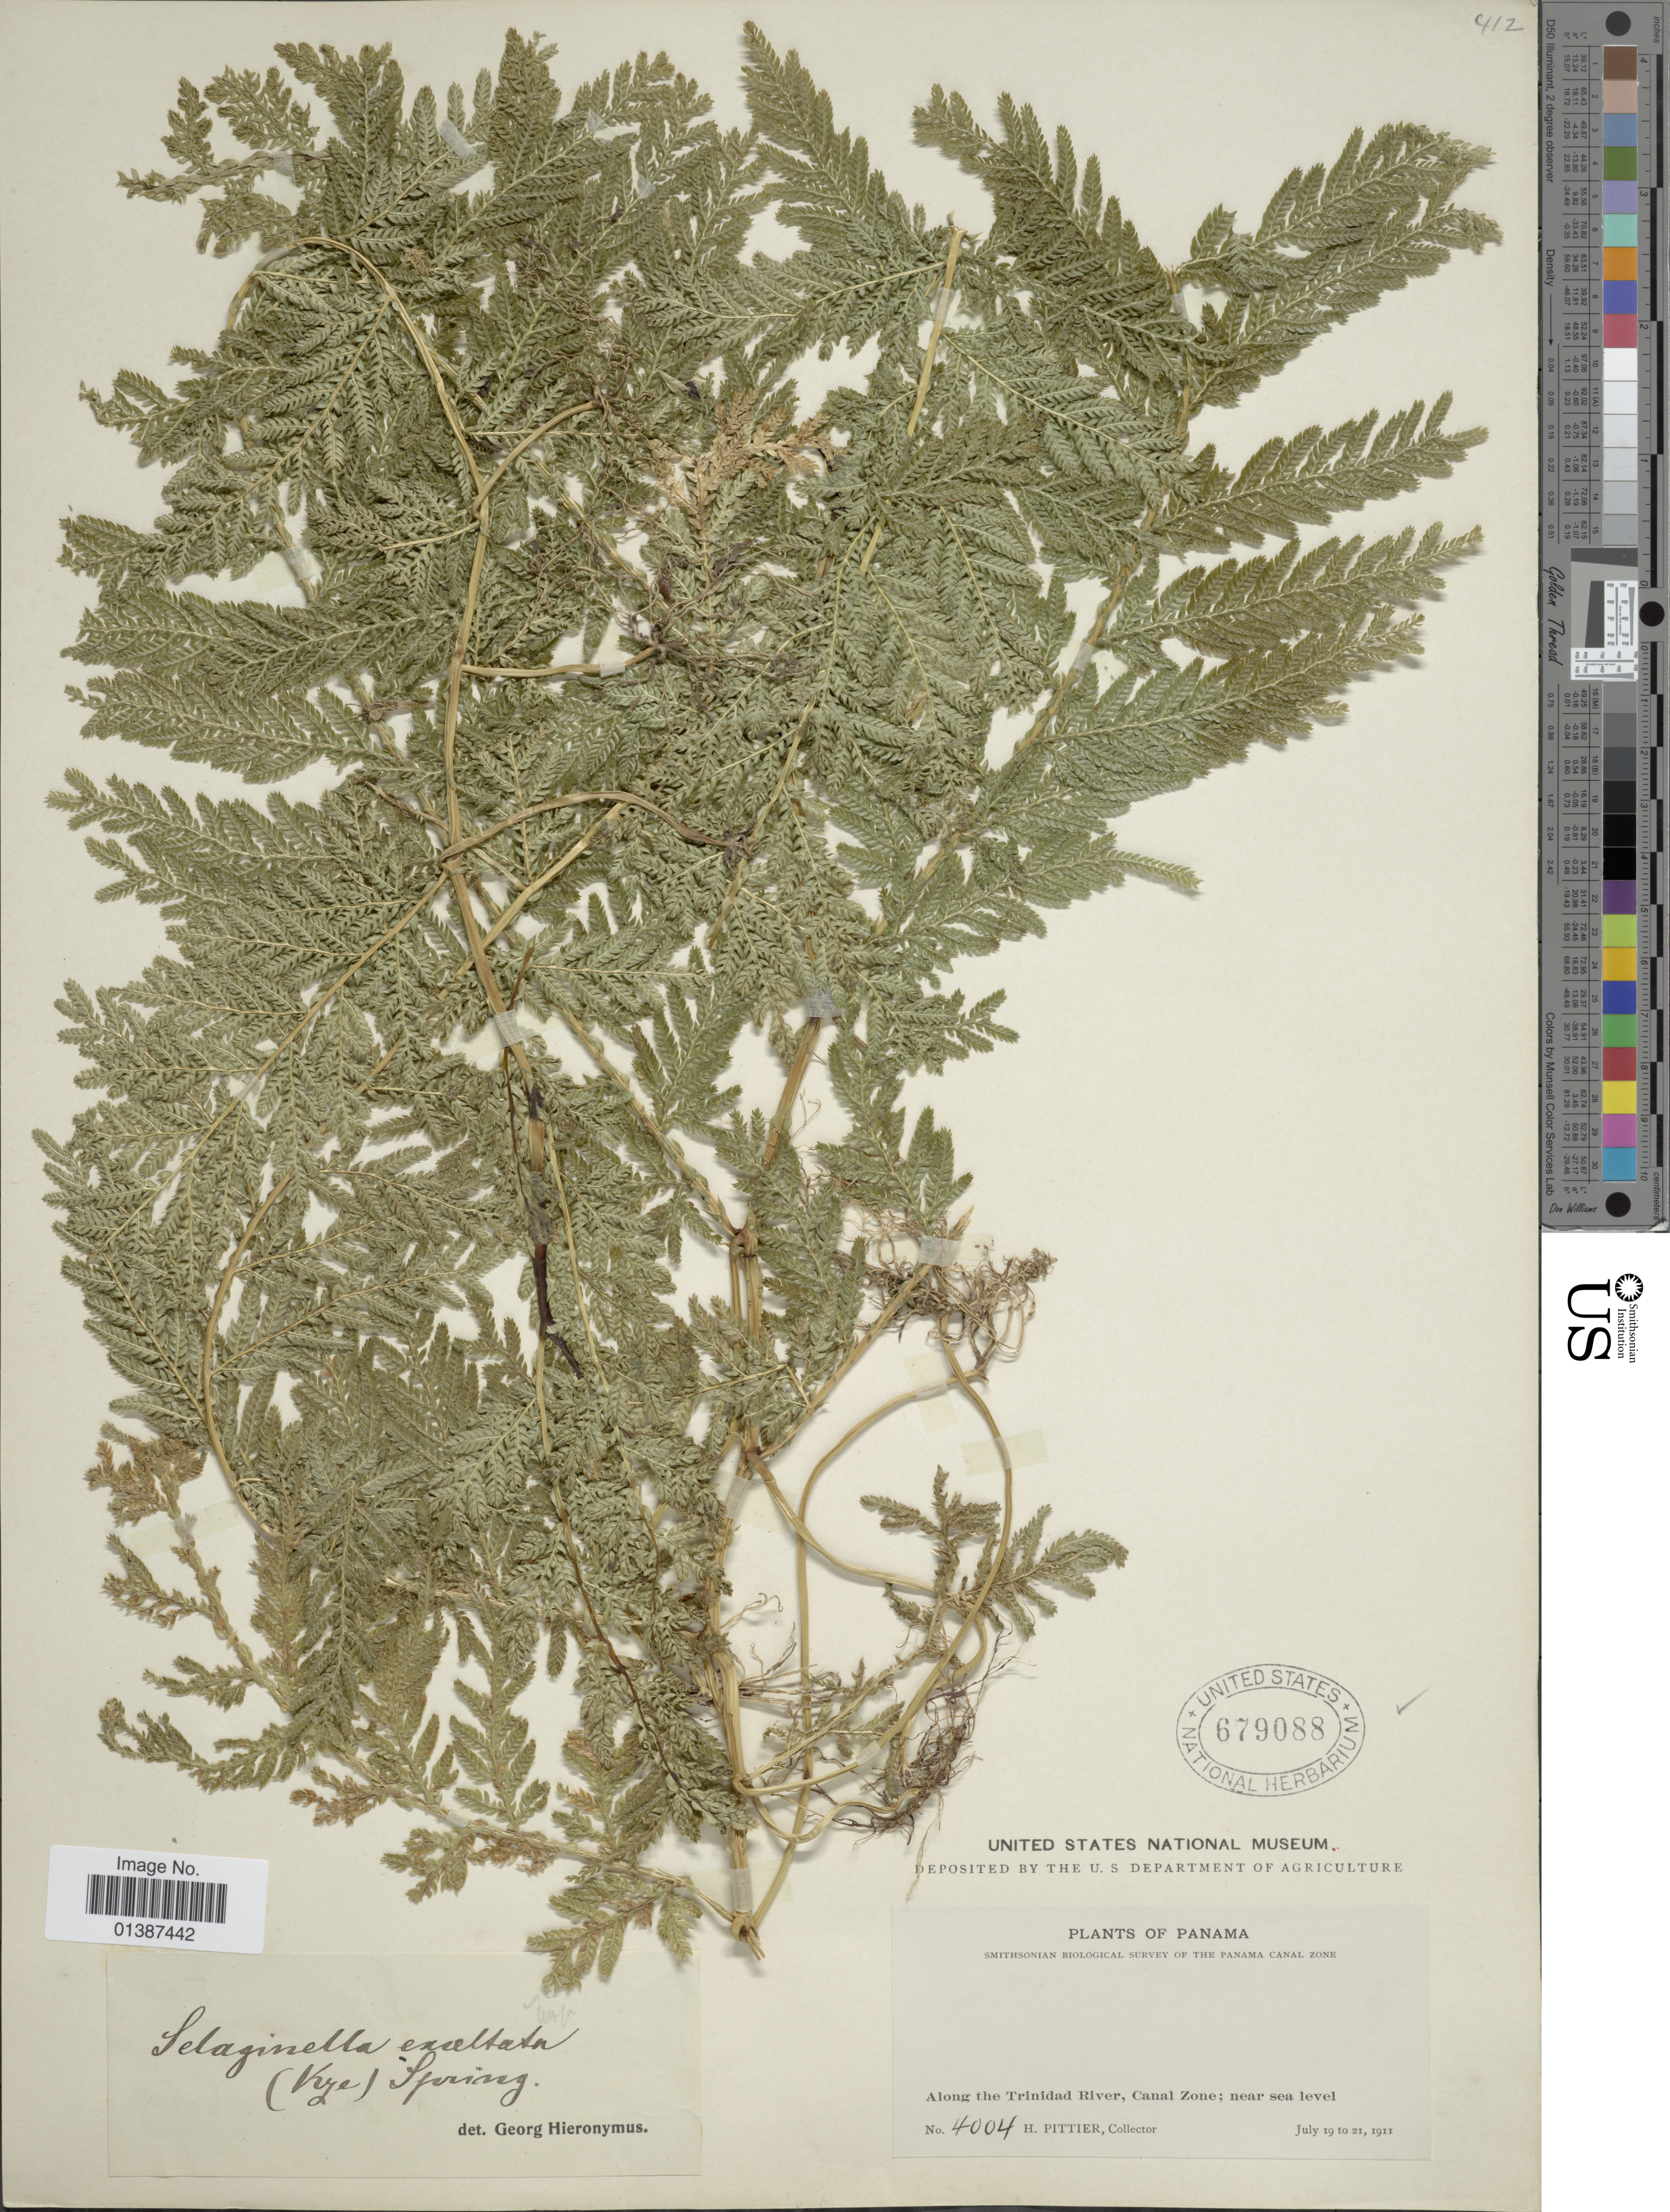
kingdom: Plantae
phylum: Tracheophyta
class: Lycopodiopsida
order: Selaginellales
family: Selaginellaceae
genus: Selaginella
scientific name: Selaginella exaltata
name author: (Kunze) Spring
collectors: H. F. Pittier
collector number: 4004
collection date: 1911-07-19/1911-07-21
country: Panama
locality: Along the Trinidad River, Canal Zone; near sea level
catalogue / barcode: US 679088